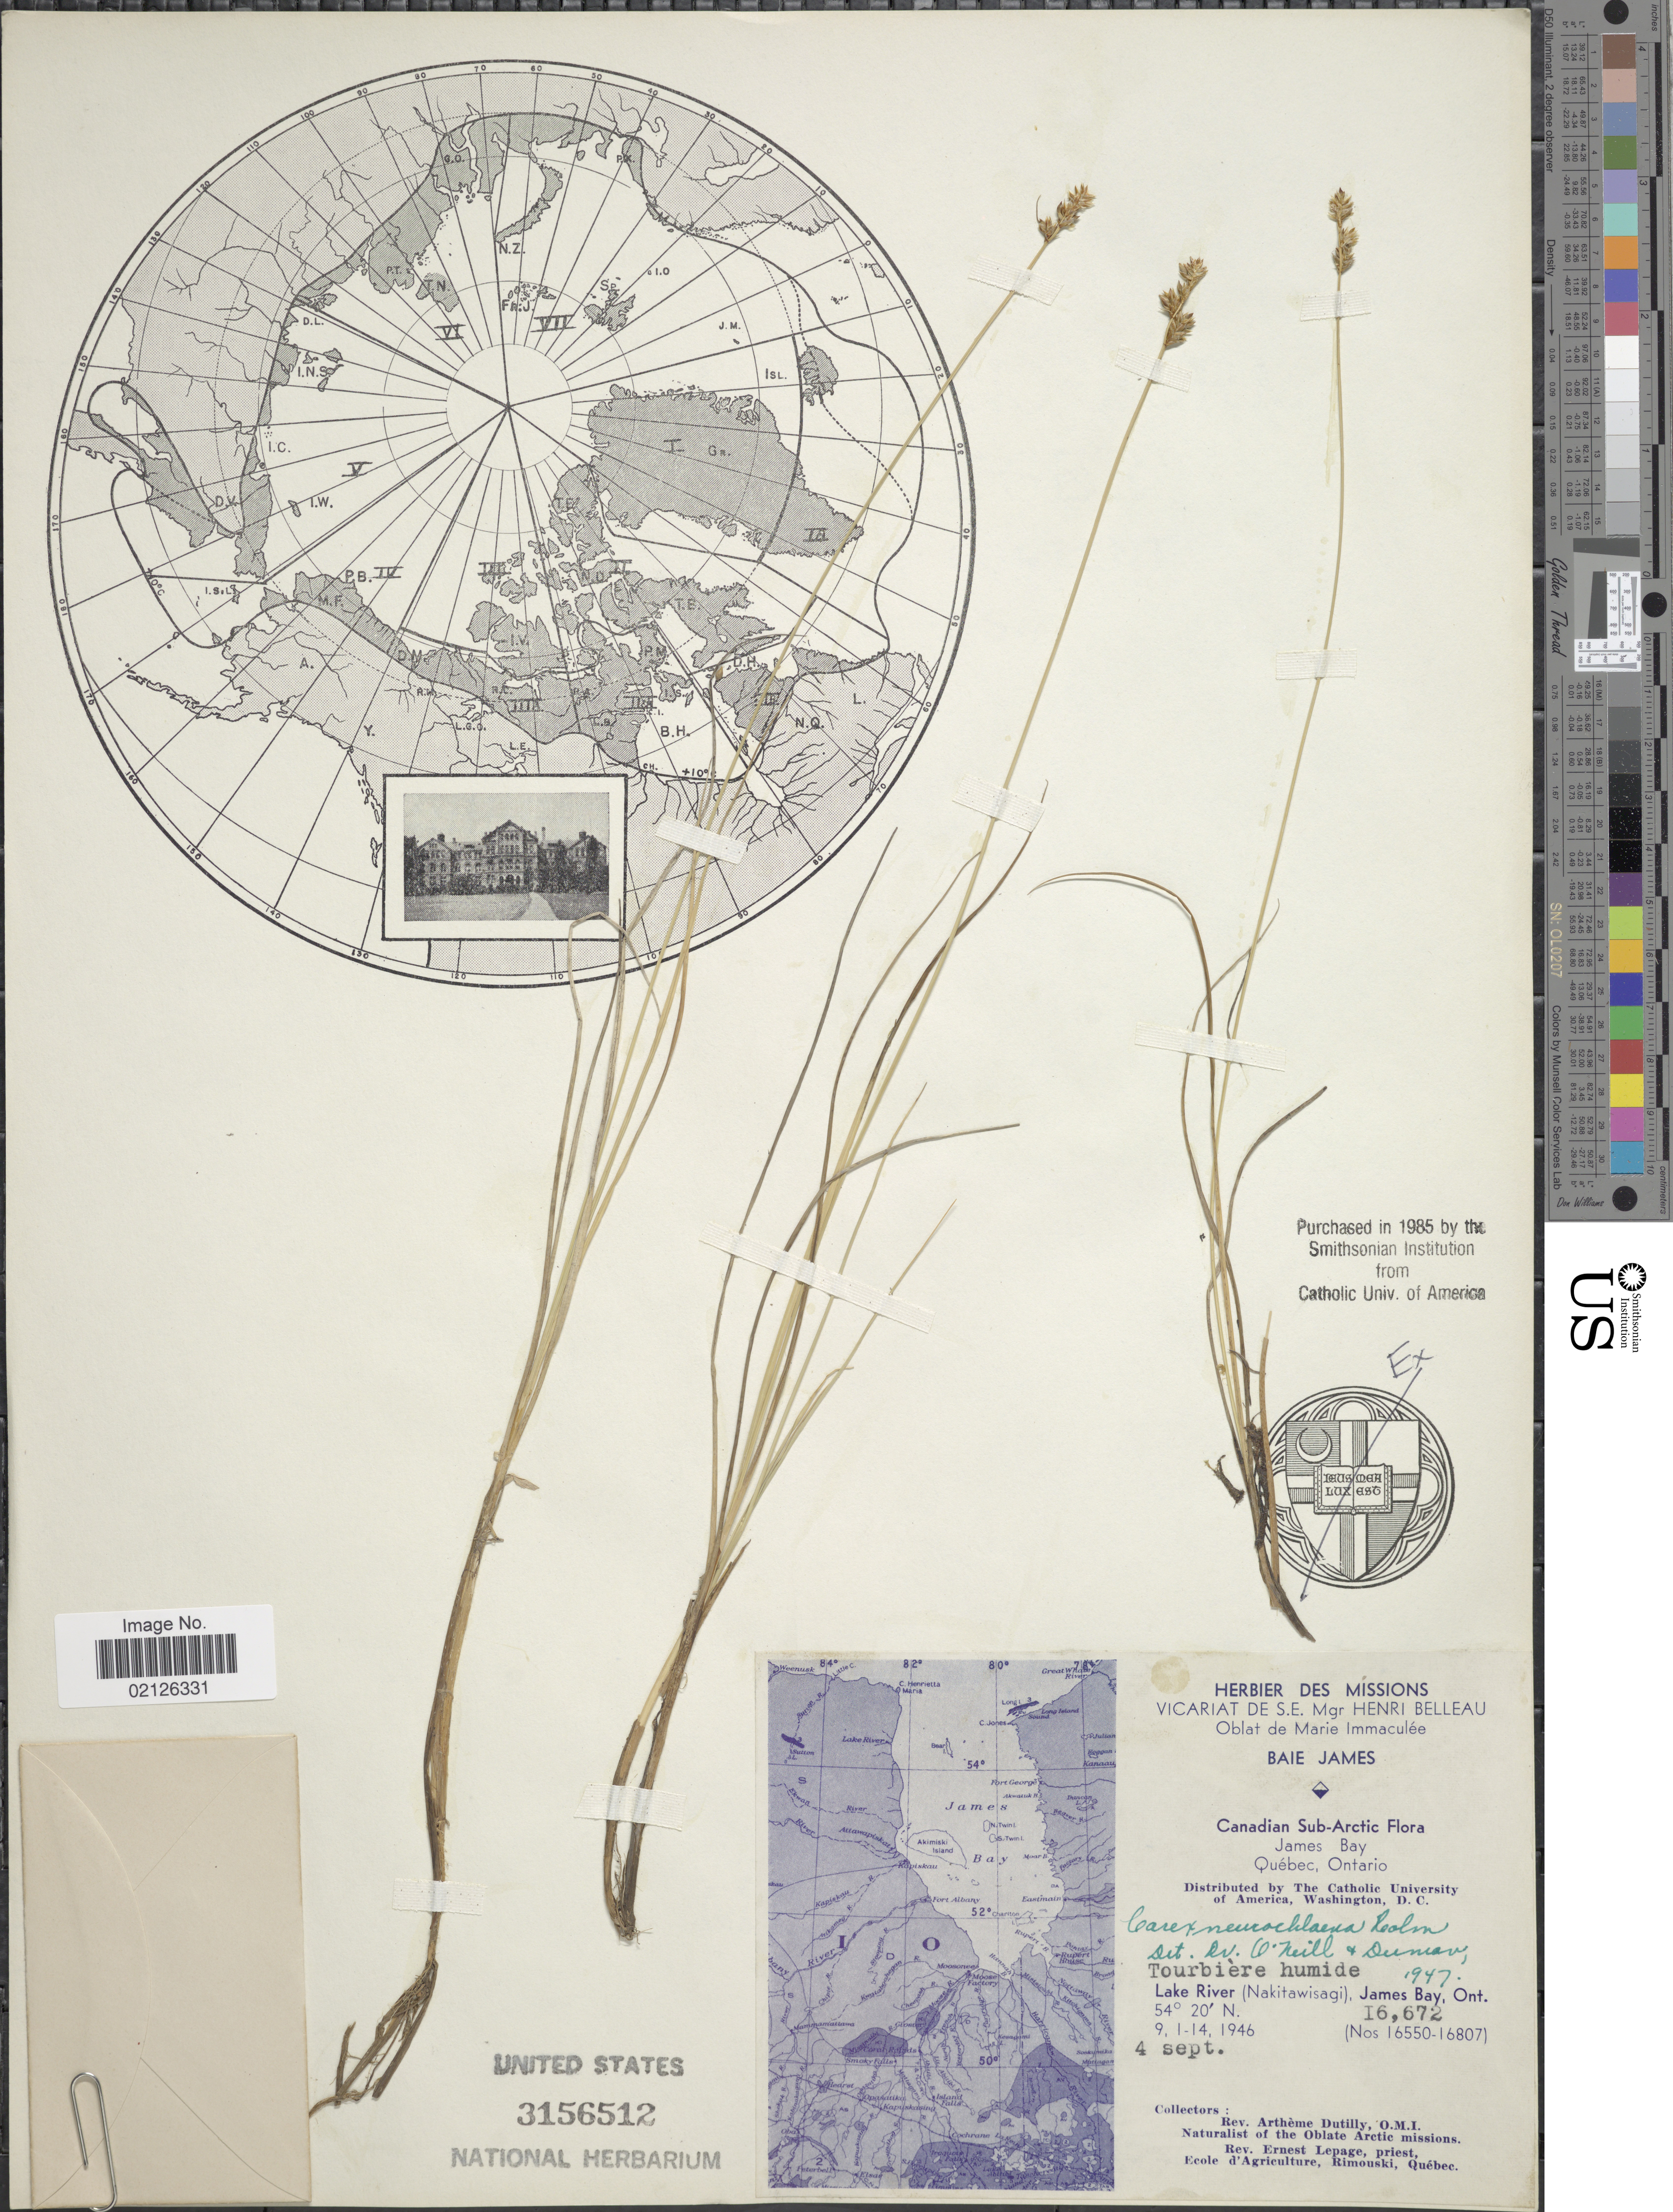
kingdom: Plantae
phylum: Tracheophyta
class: Liliopsida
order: Poales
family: Cyperaceae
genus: Carex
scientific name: Carex heleonastes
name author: Ehrh. ex L. f.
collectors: A. Dutilly & E. Lepage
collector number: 16672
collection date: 1946-09-04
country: Canada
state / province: Ontario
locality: Canadian Sub-Arctic, James Bay, Tourbière humide, Lake River (Nakitawisagi)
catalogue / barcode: US 3156512